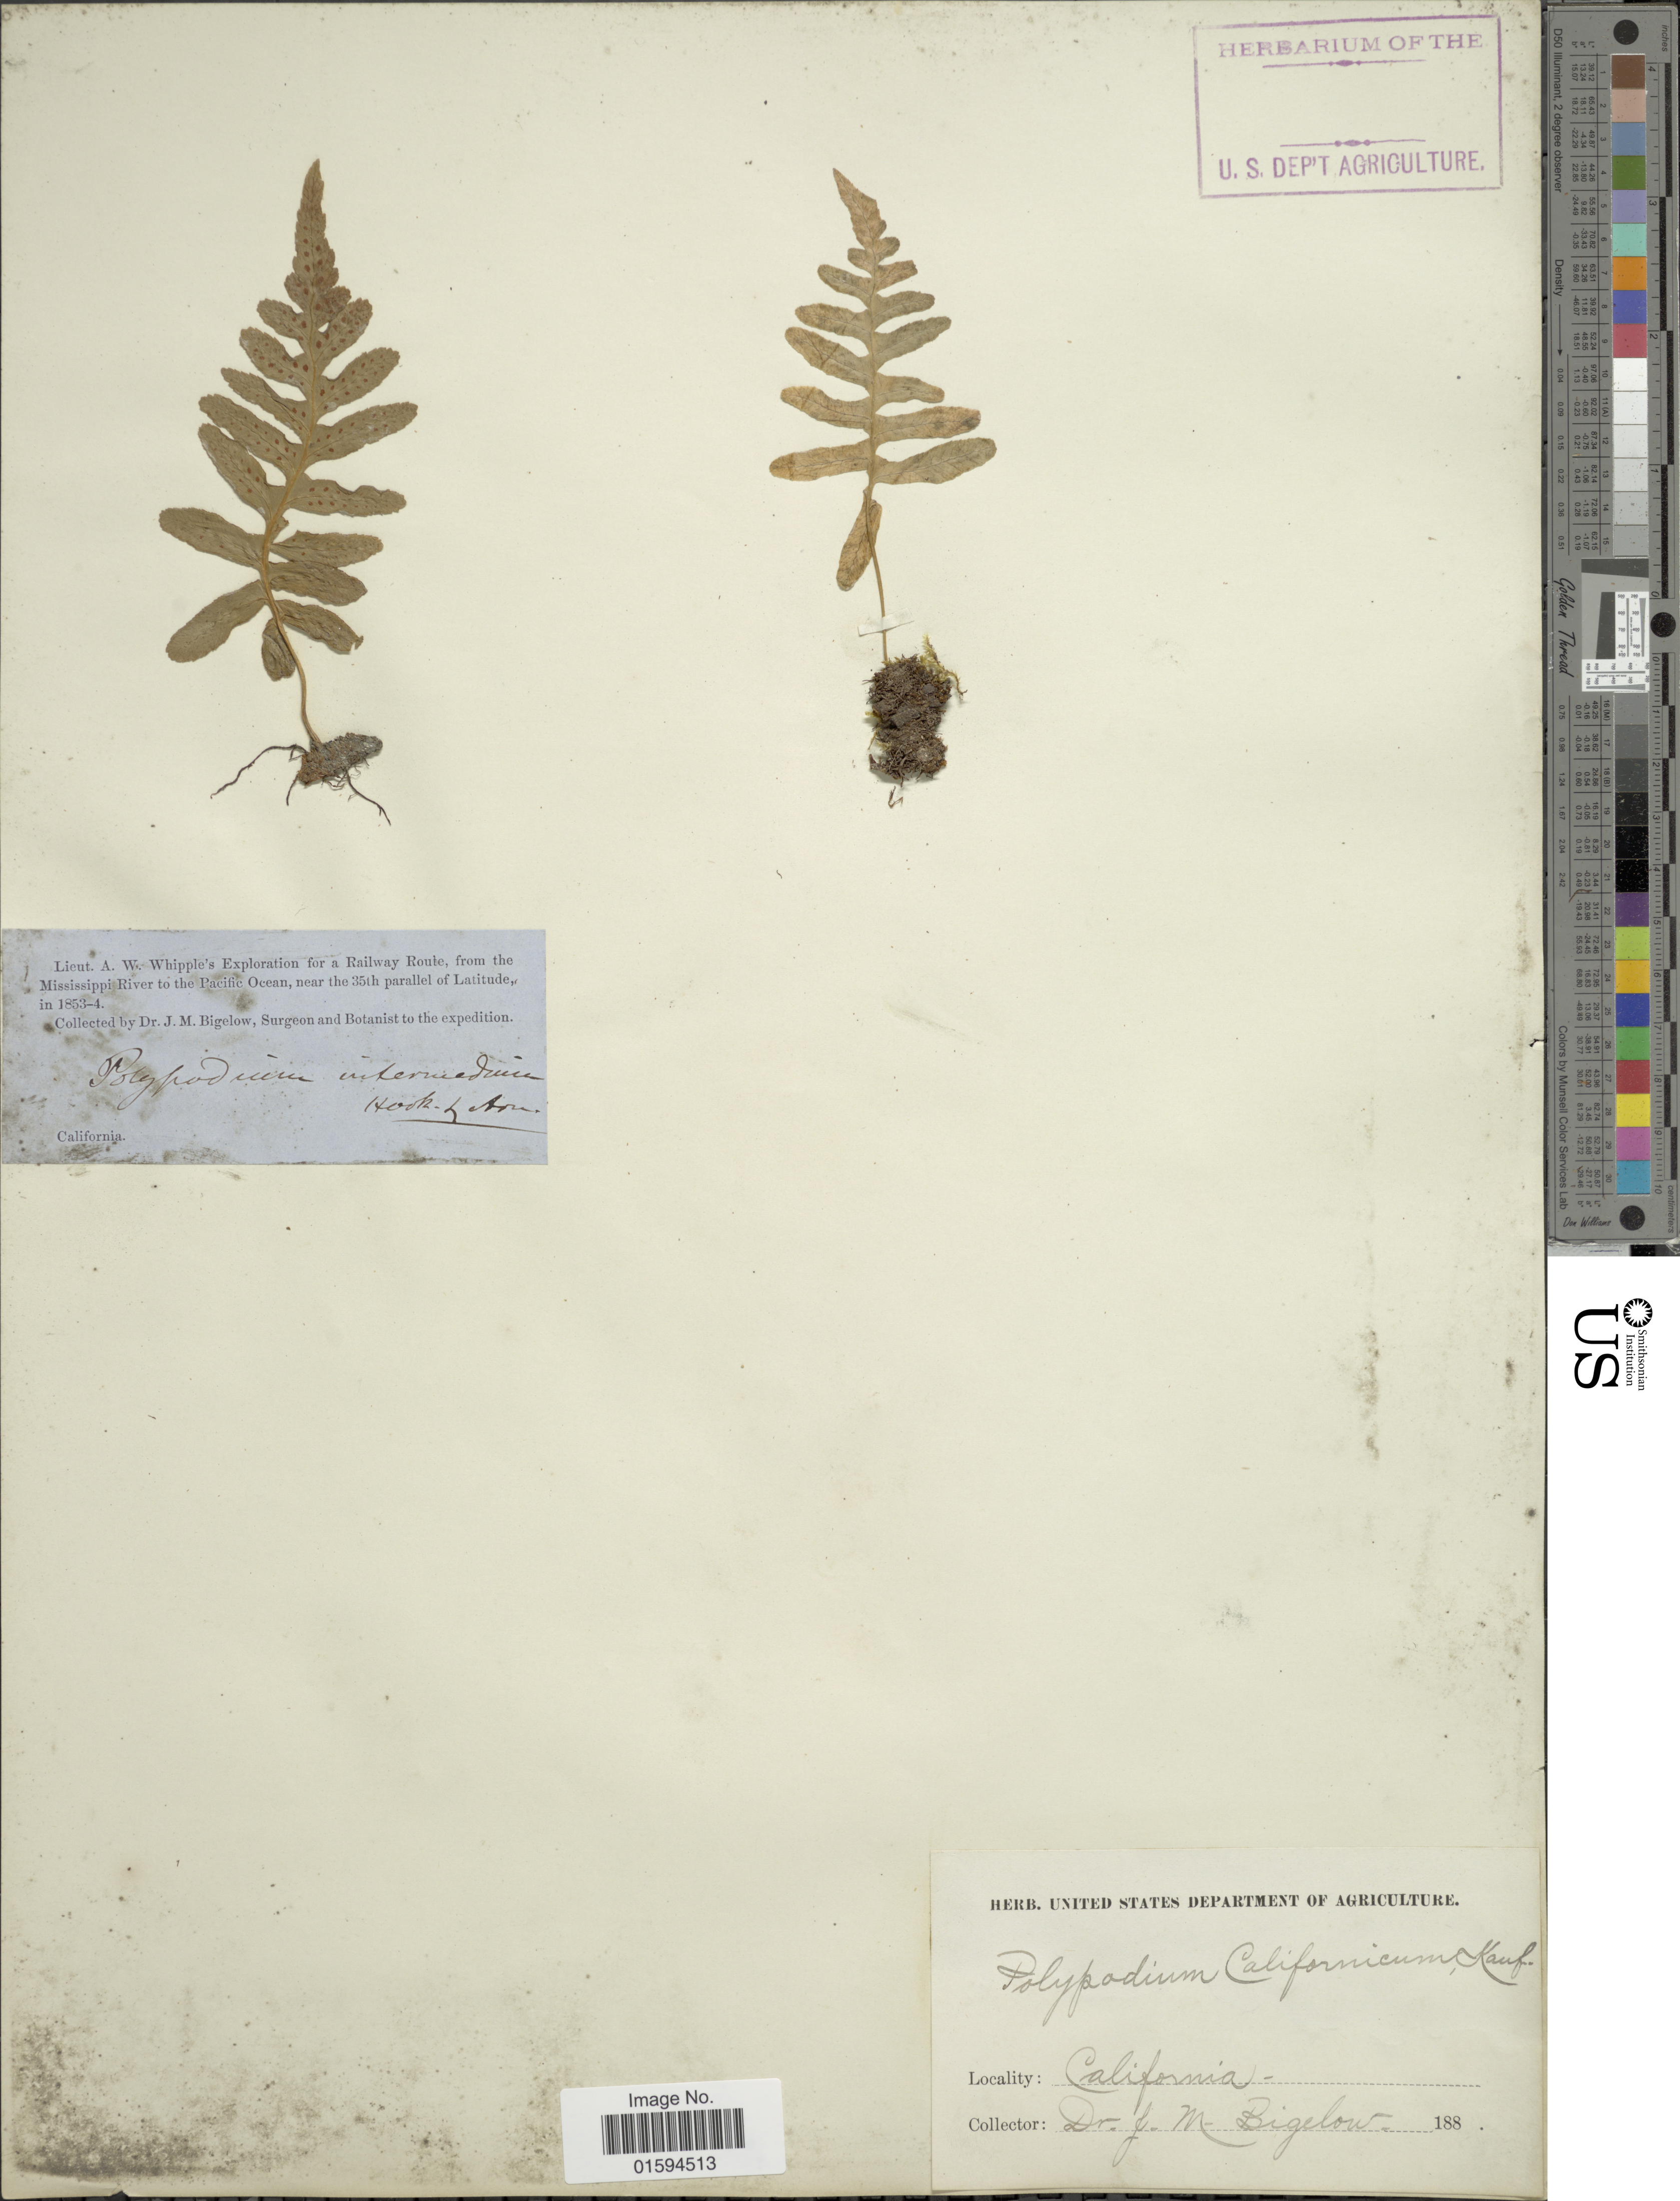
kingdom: Plantae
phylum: Tracheophyta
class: Polypodiopsida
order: Polypodiales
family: Polypodiaceae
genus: Polypodium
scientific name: Polypodium californicum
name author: Kaulf.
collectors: J. M. Bigelow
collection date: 1853/1854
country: United States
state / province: California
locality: Railway Route, from the Mississippi River to the Pacific Ocean, near the 35th parallel of Latitude.